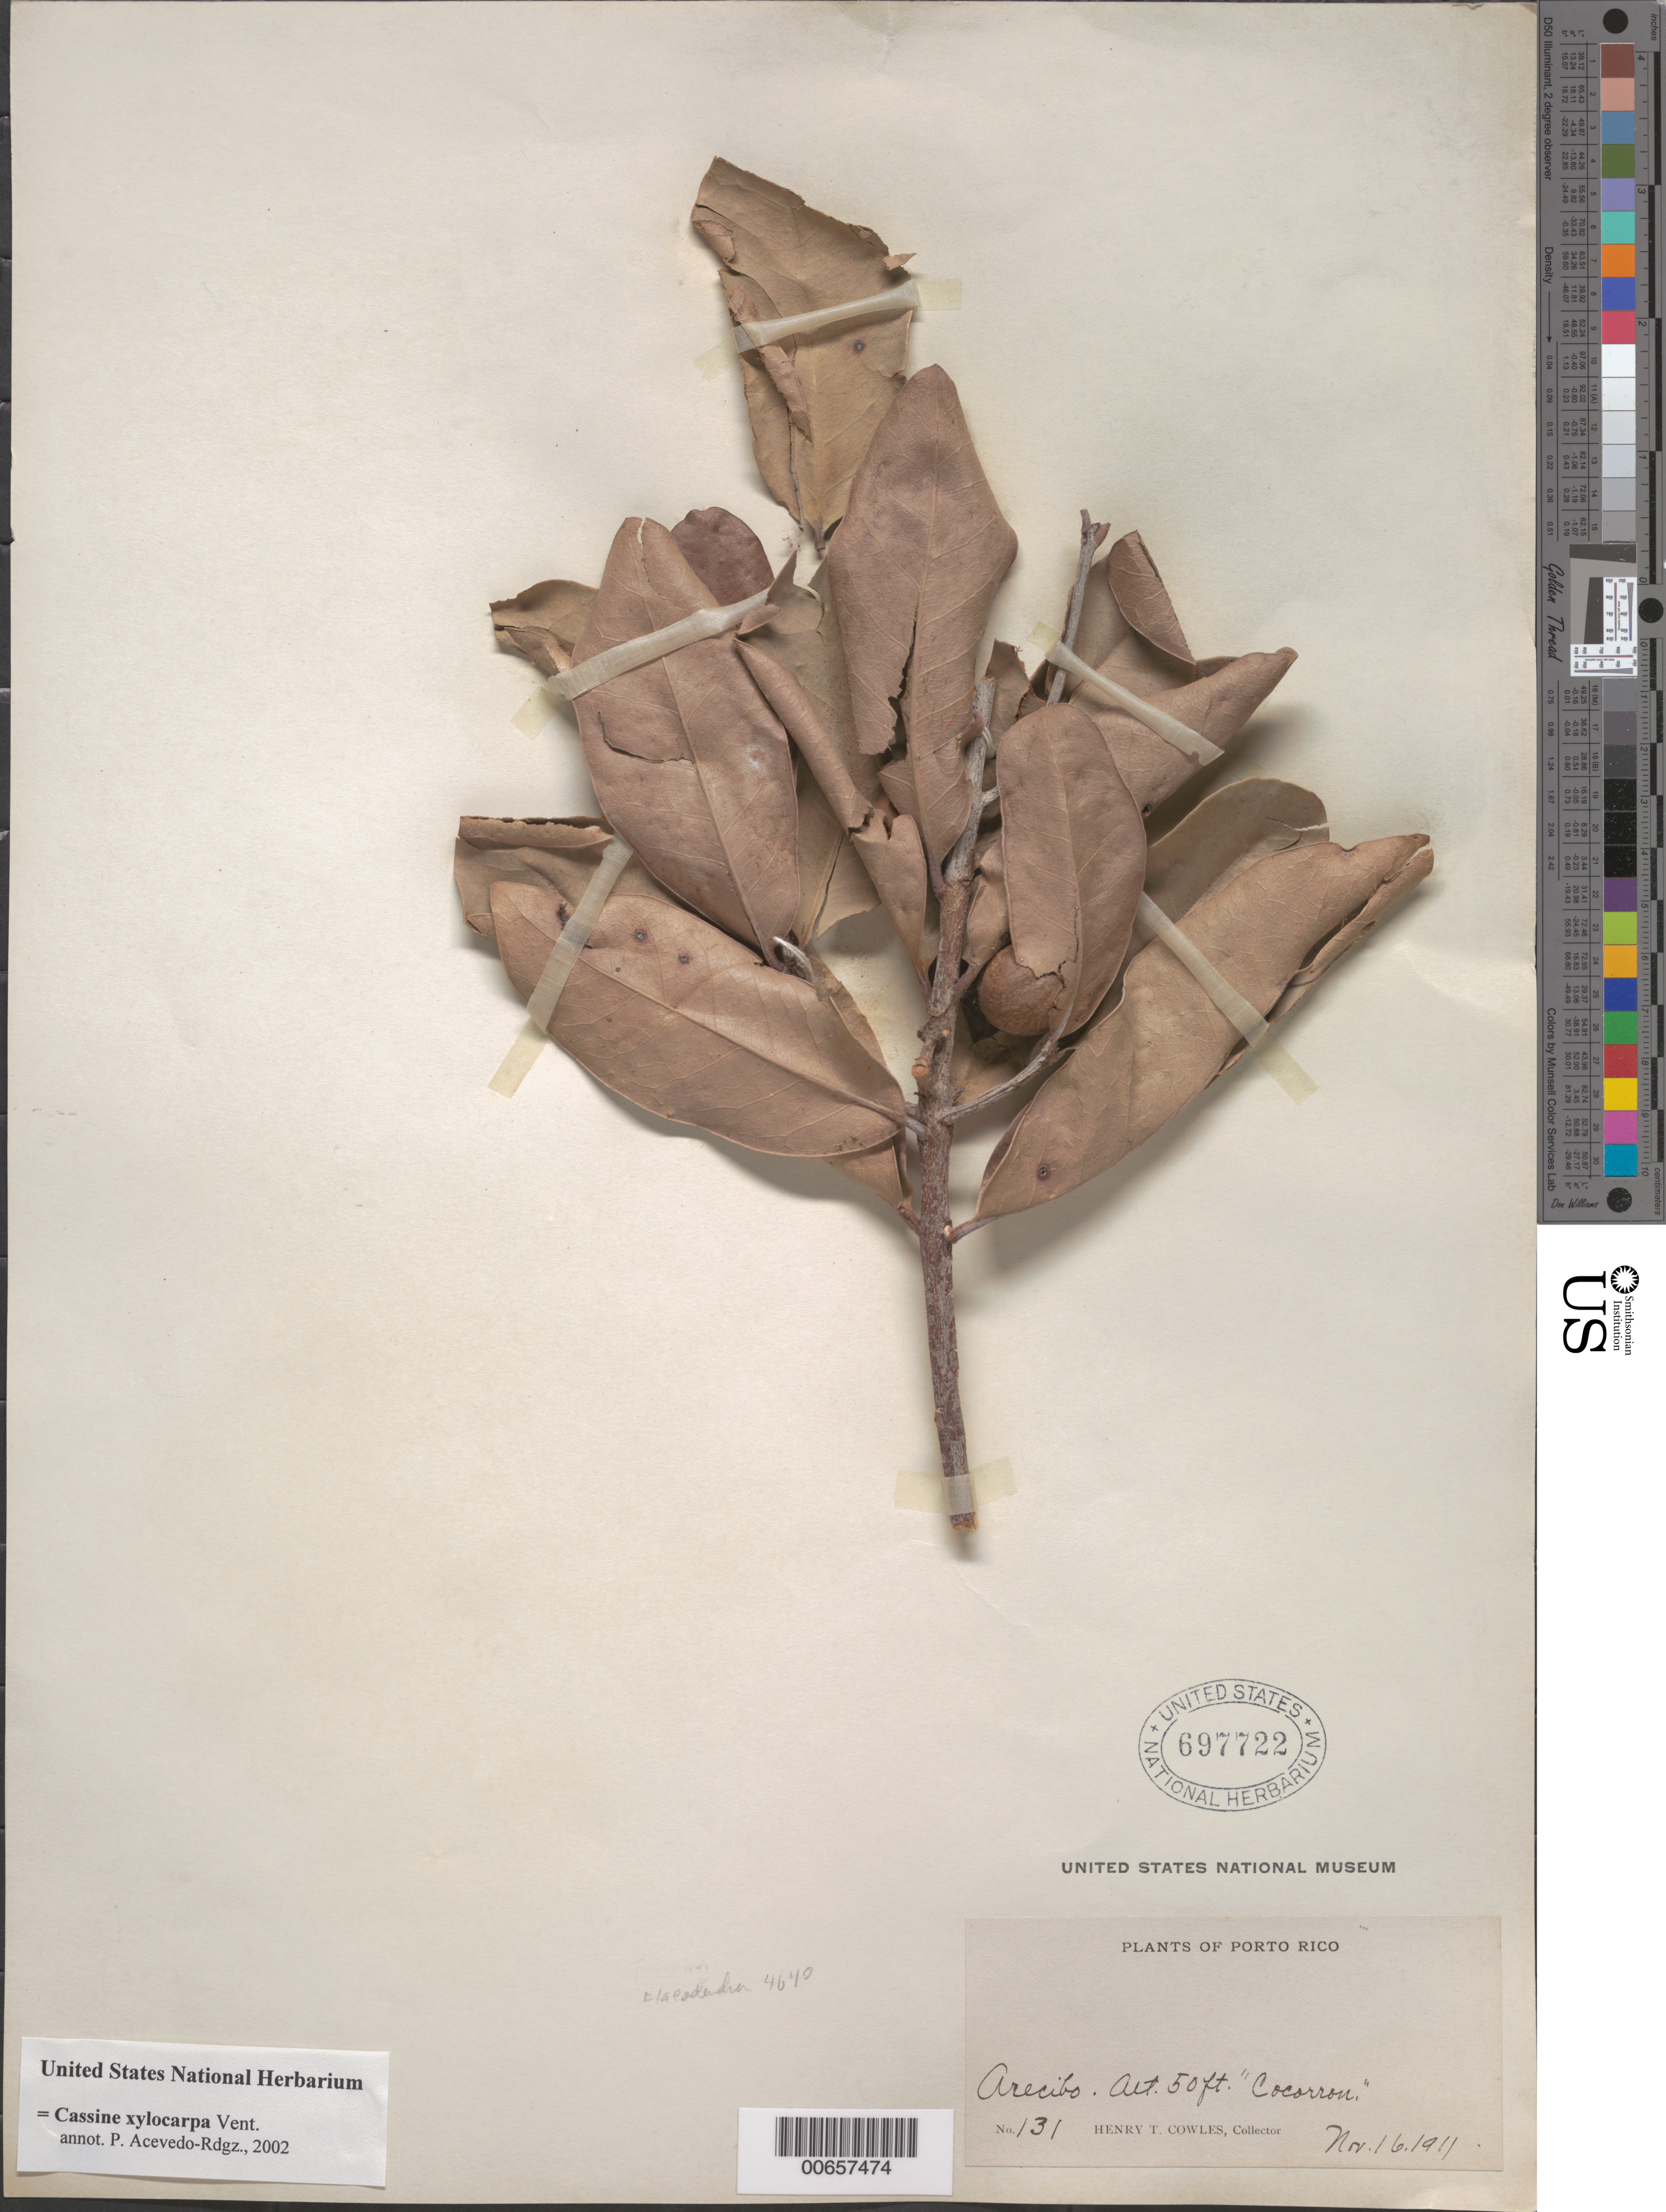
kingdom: Plantae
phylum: Tracheophyta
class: Magnoliopsida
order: Celastrales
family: Celastraceae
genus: Elaeodendron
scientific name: Elaeodendron xylocarpum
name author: (Vent.) DC.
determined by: Strong, Mark T., (BOT), Smithsonian Institution - National Museum of Natural History (UNITED STATES)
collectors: H. Cowles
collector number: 131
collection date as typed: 16 Nov 1911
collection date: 1911-11-16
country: Puerto Rico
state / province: Arecibo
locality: Arecibo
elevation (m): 15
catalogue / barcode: US 697722